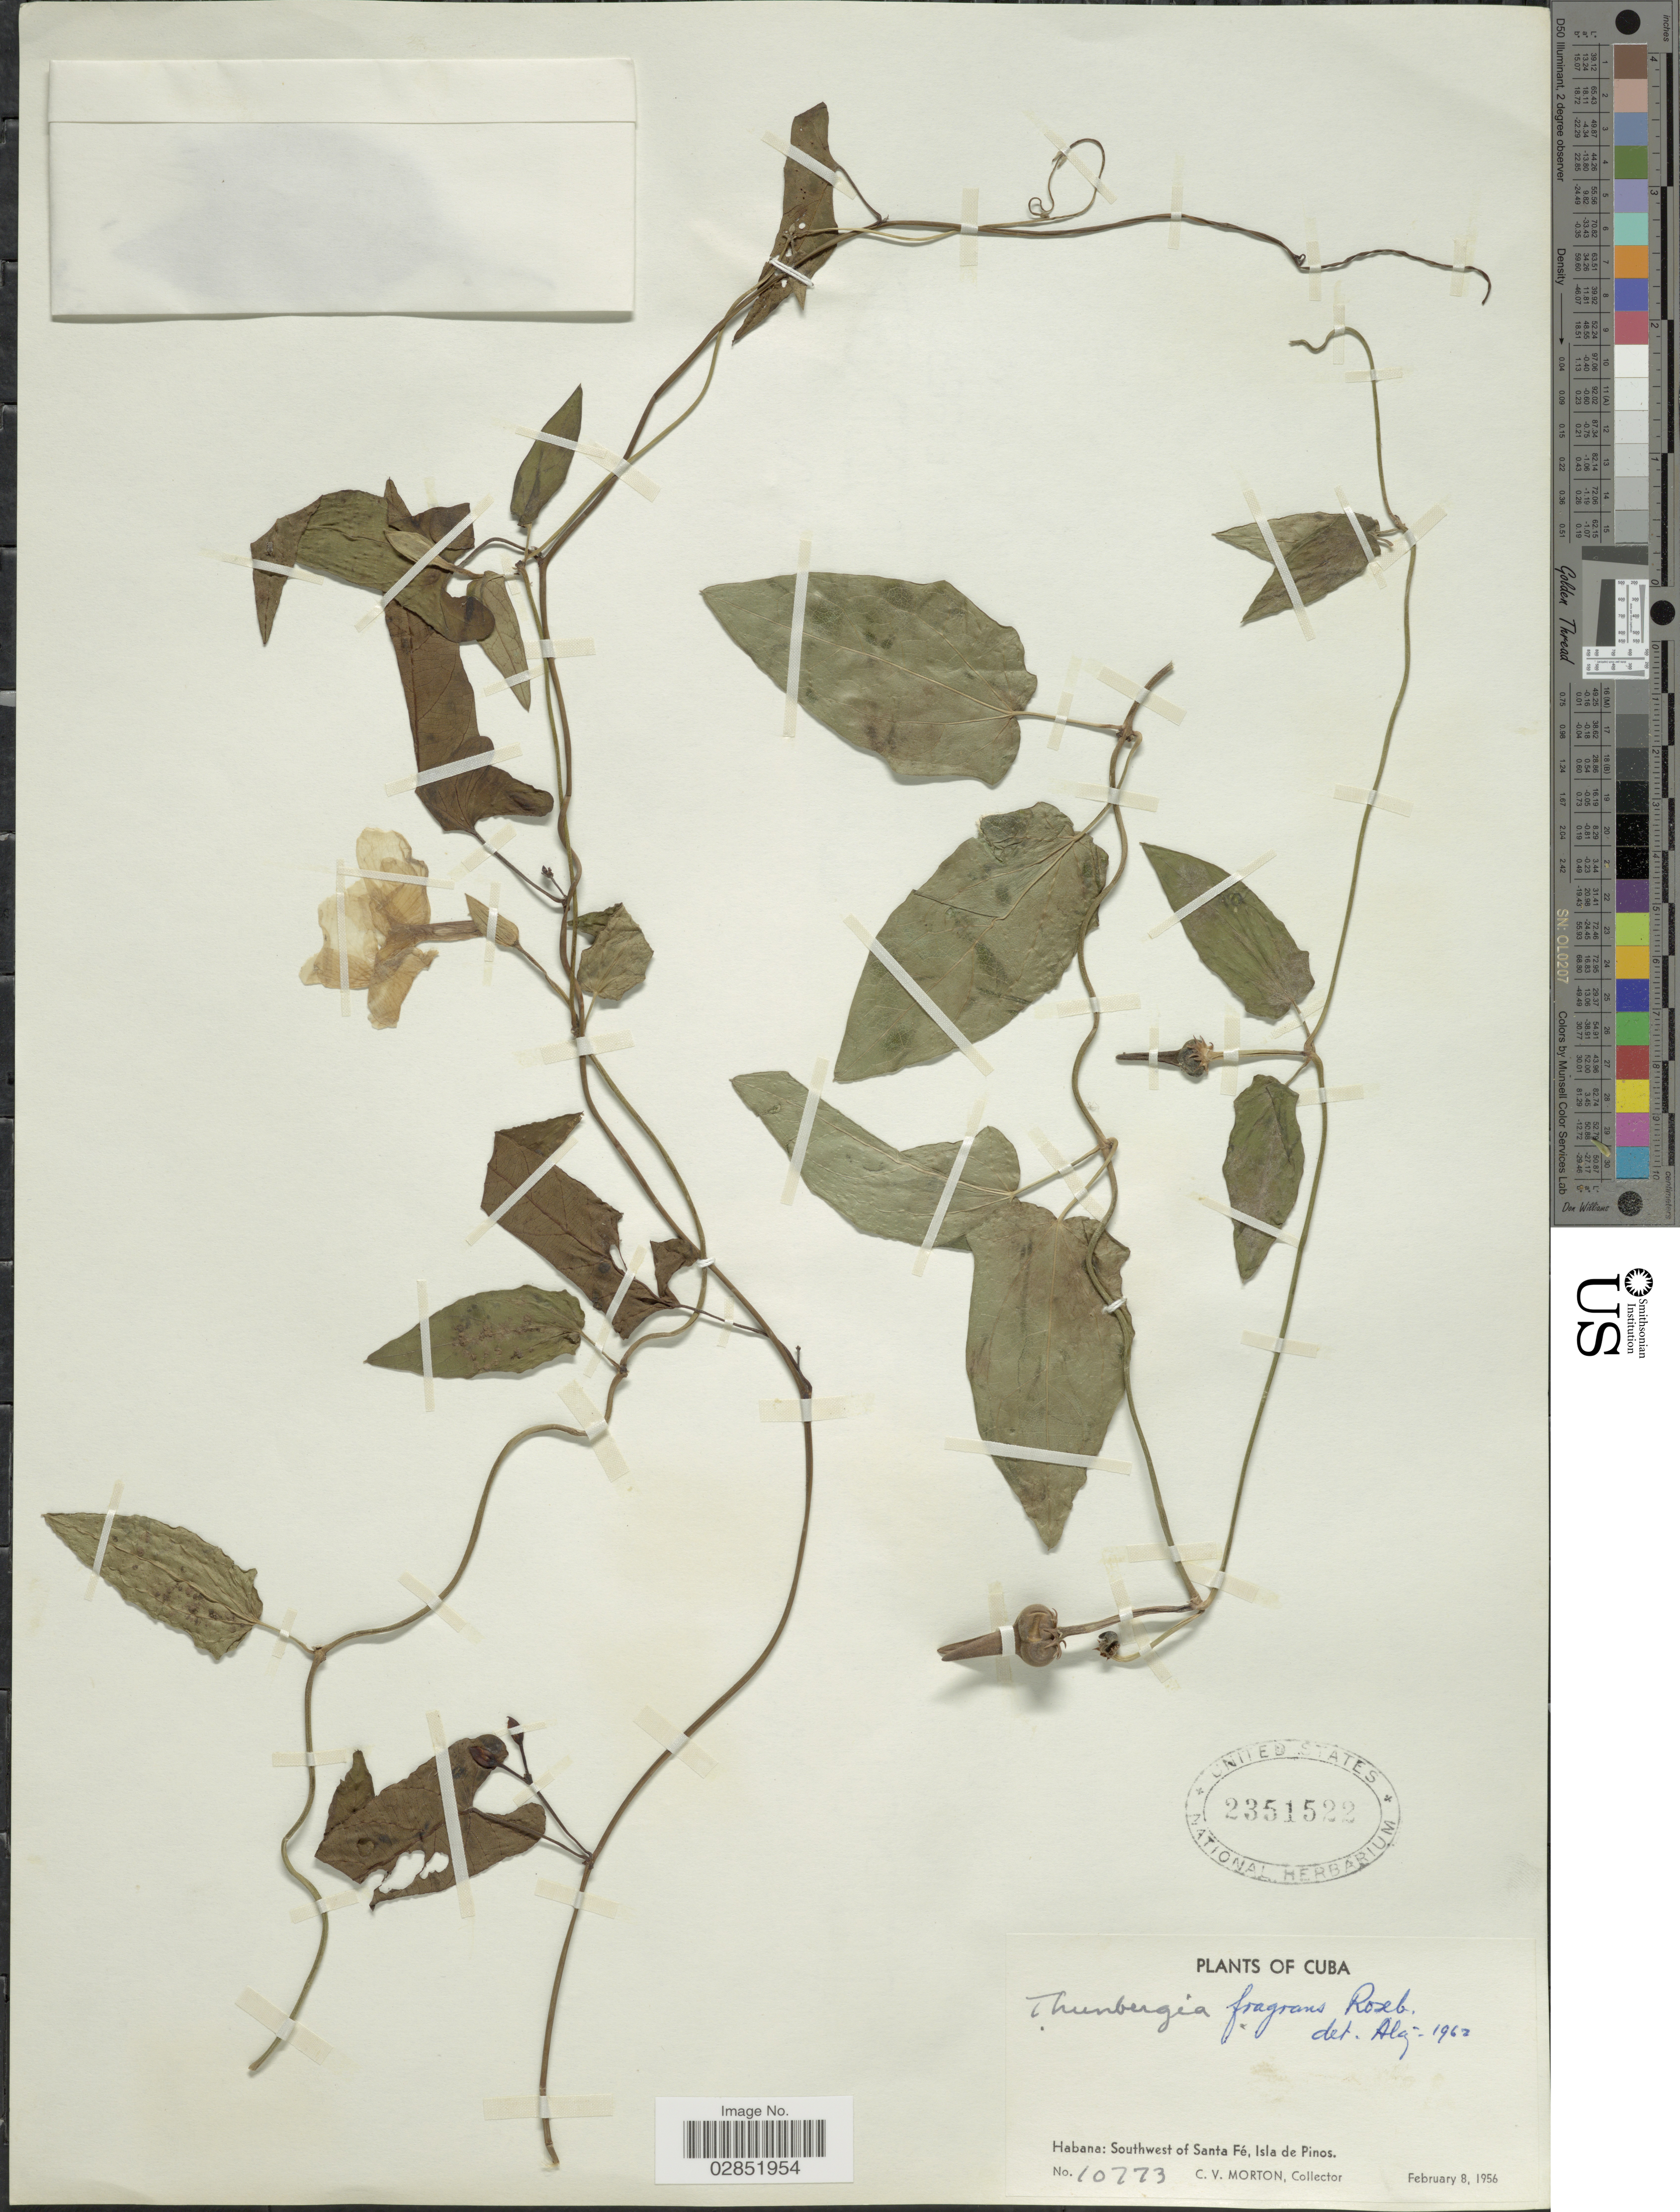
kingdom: Plantae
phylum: Tracheophyta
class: Magnoliopsida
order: Lamiales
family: Acanthaceae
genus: Thunbergia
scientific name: Thunbergia fragrans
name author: Roxb.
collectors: C. V. Morton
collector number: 10773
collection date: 1956-02-08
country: Cuba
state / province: Isla de la Juventud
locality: Habana: Southwest of Santa Fé, Isla de Pinos.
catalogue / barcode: US 2351522